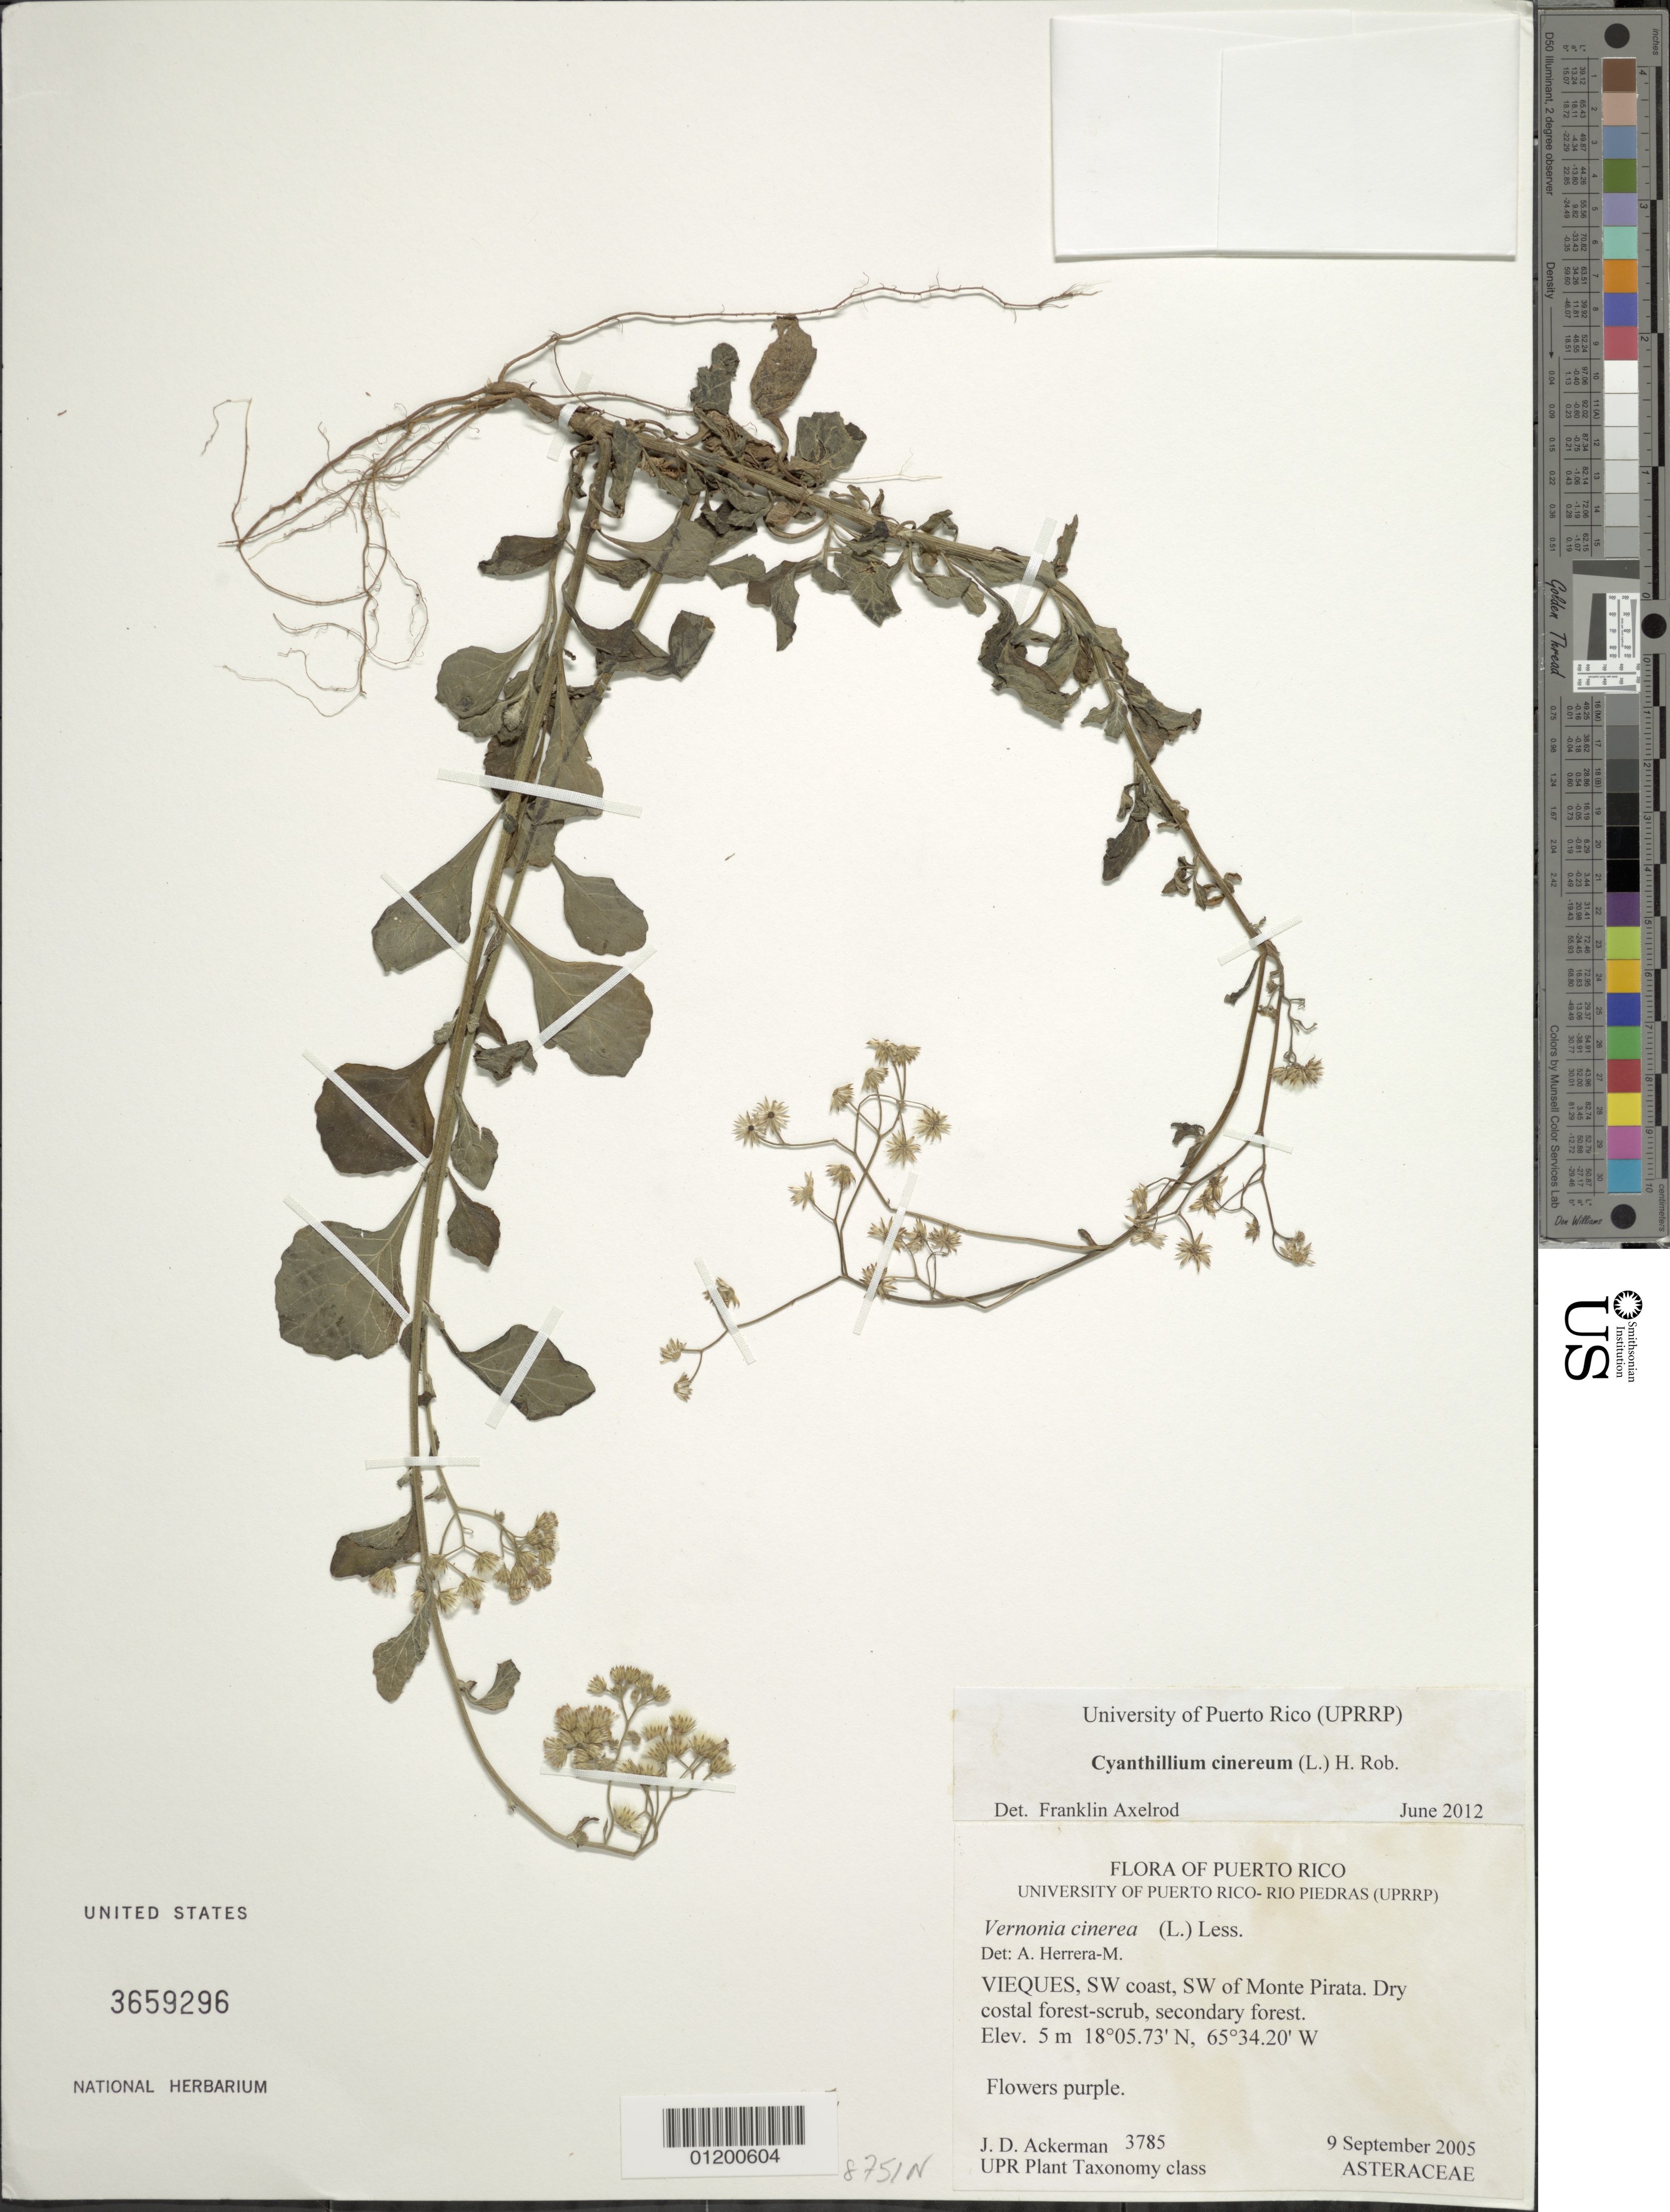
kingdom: Plantae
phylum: Tracheophyta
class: Magnoliopsida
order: Asterales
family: Asteraceae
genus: Cyanthillium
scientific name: Cyanthillium cinereum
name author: (L.) H. Rob.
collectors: J. D. Ackerman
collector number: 3785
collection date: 2005-09-09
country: Puerto Rico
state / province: Vieques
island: Vieques Island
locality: SW coast, SW of Monte Pirata.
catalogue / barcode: US 3659296